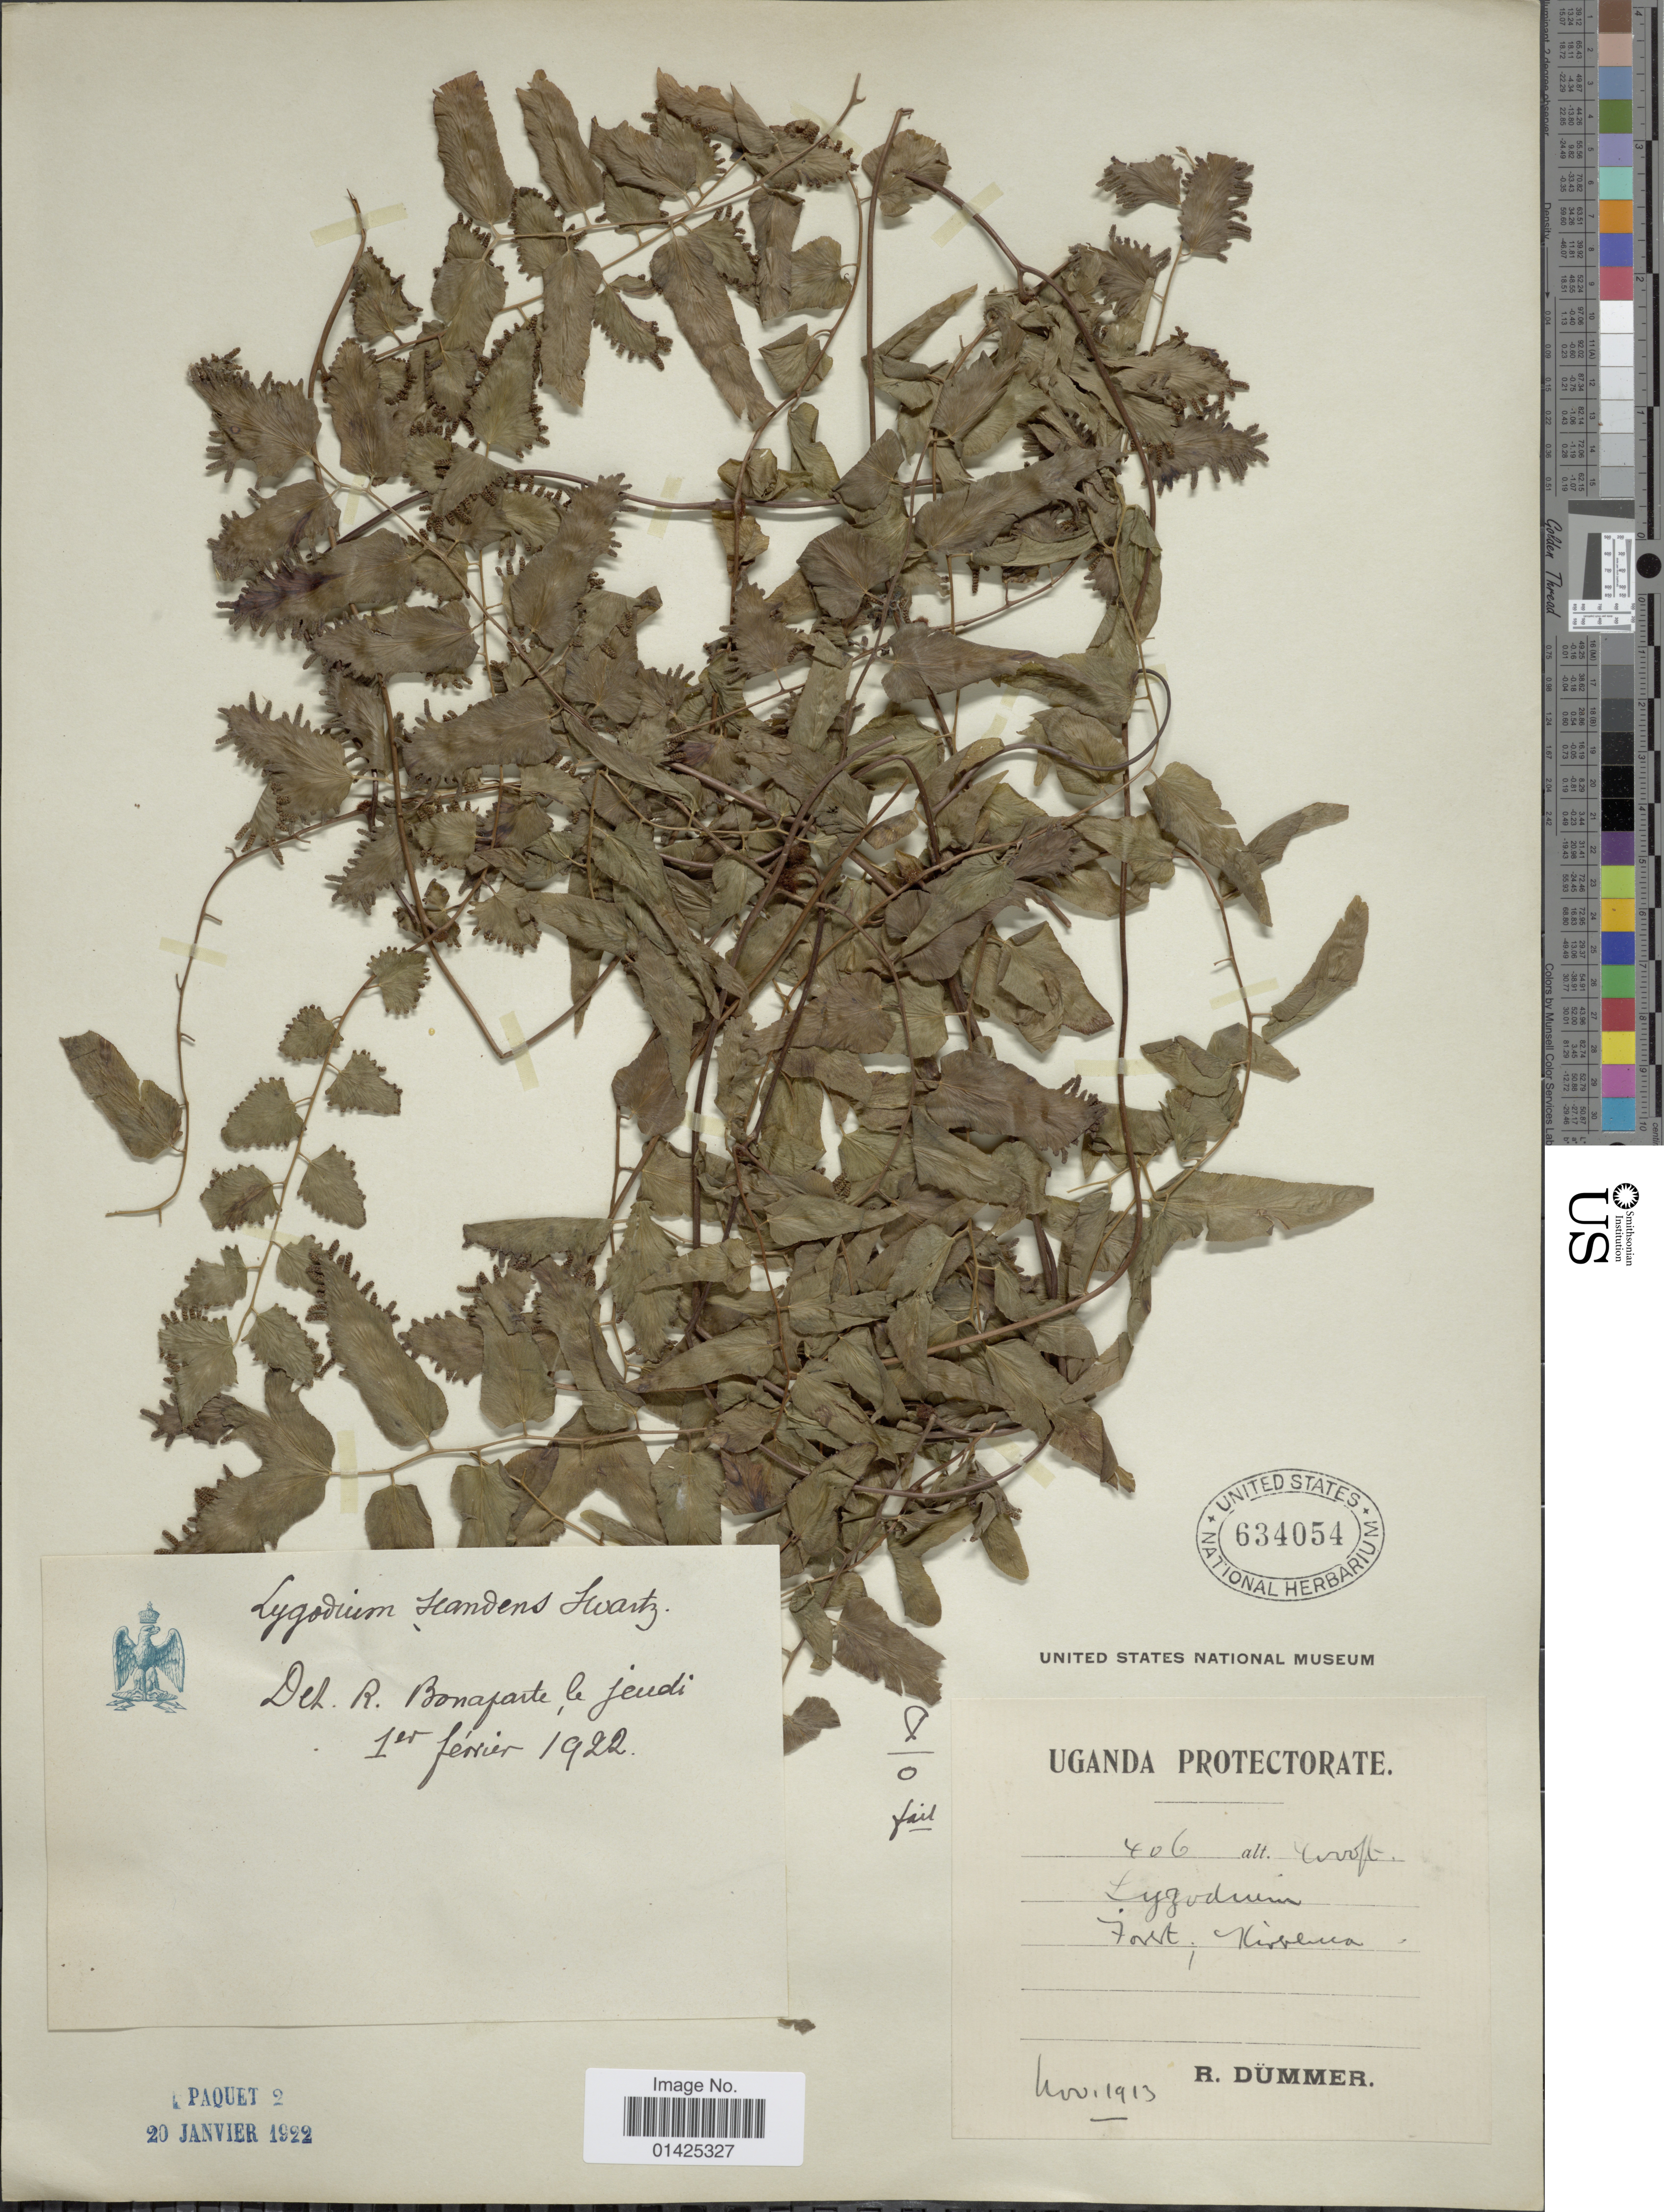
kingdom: Plantae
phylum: Tracheophyta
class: Polypodiopsida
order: Schizaeales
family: Lygodiaceae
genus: Lygodium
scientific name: Lygodium microphyllum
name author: (Cav.) R. Br.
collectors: R. Dümmer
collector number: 406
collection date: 1913-11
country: Uganda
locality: Uganda Protectorate, Kirerema.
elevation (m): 1219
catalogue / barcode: US 634054